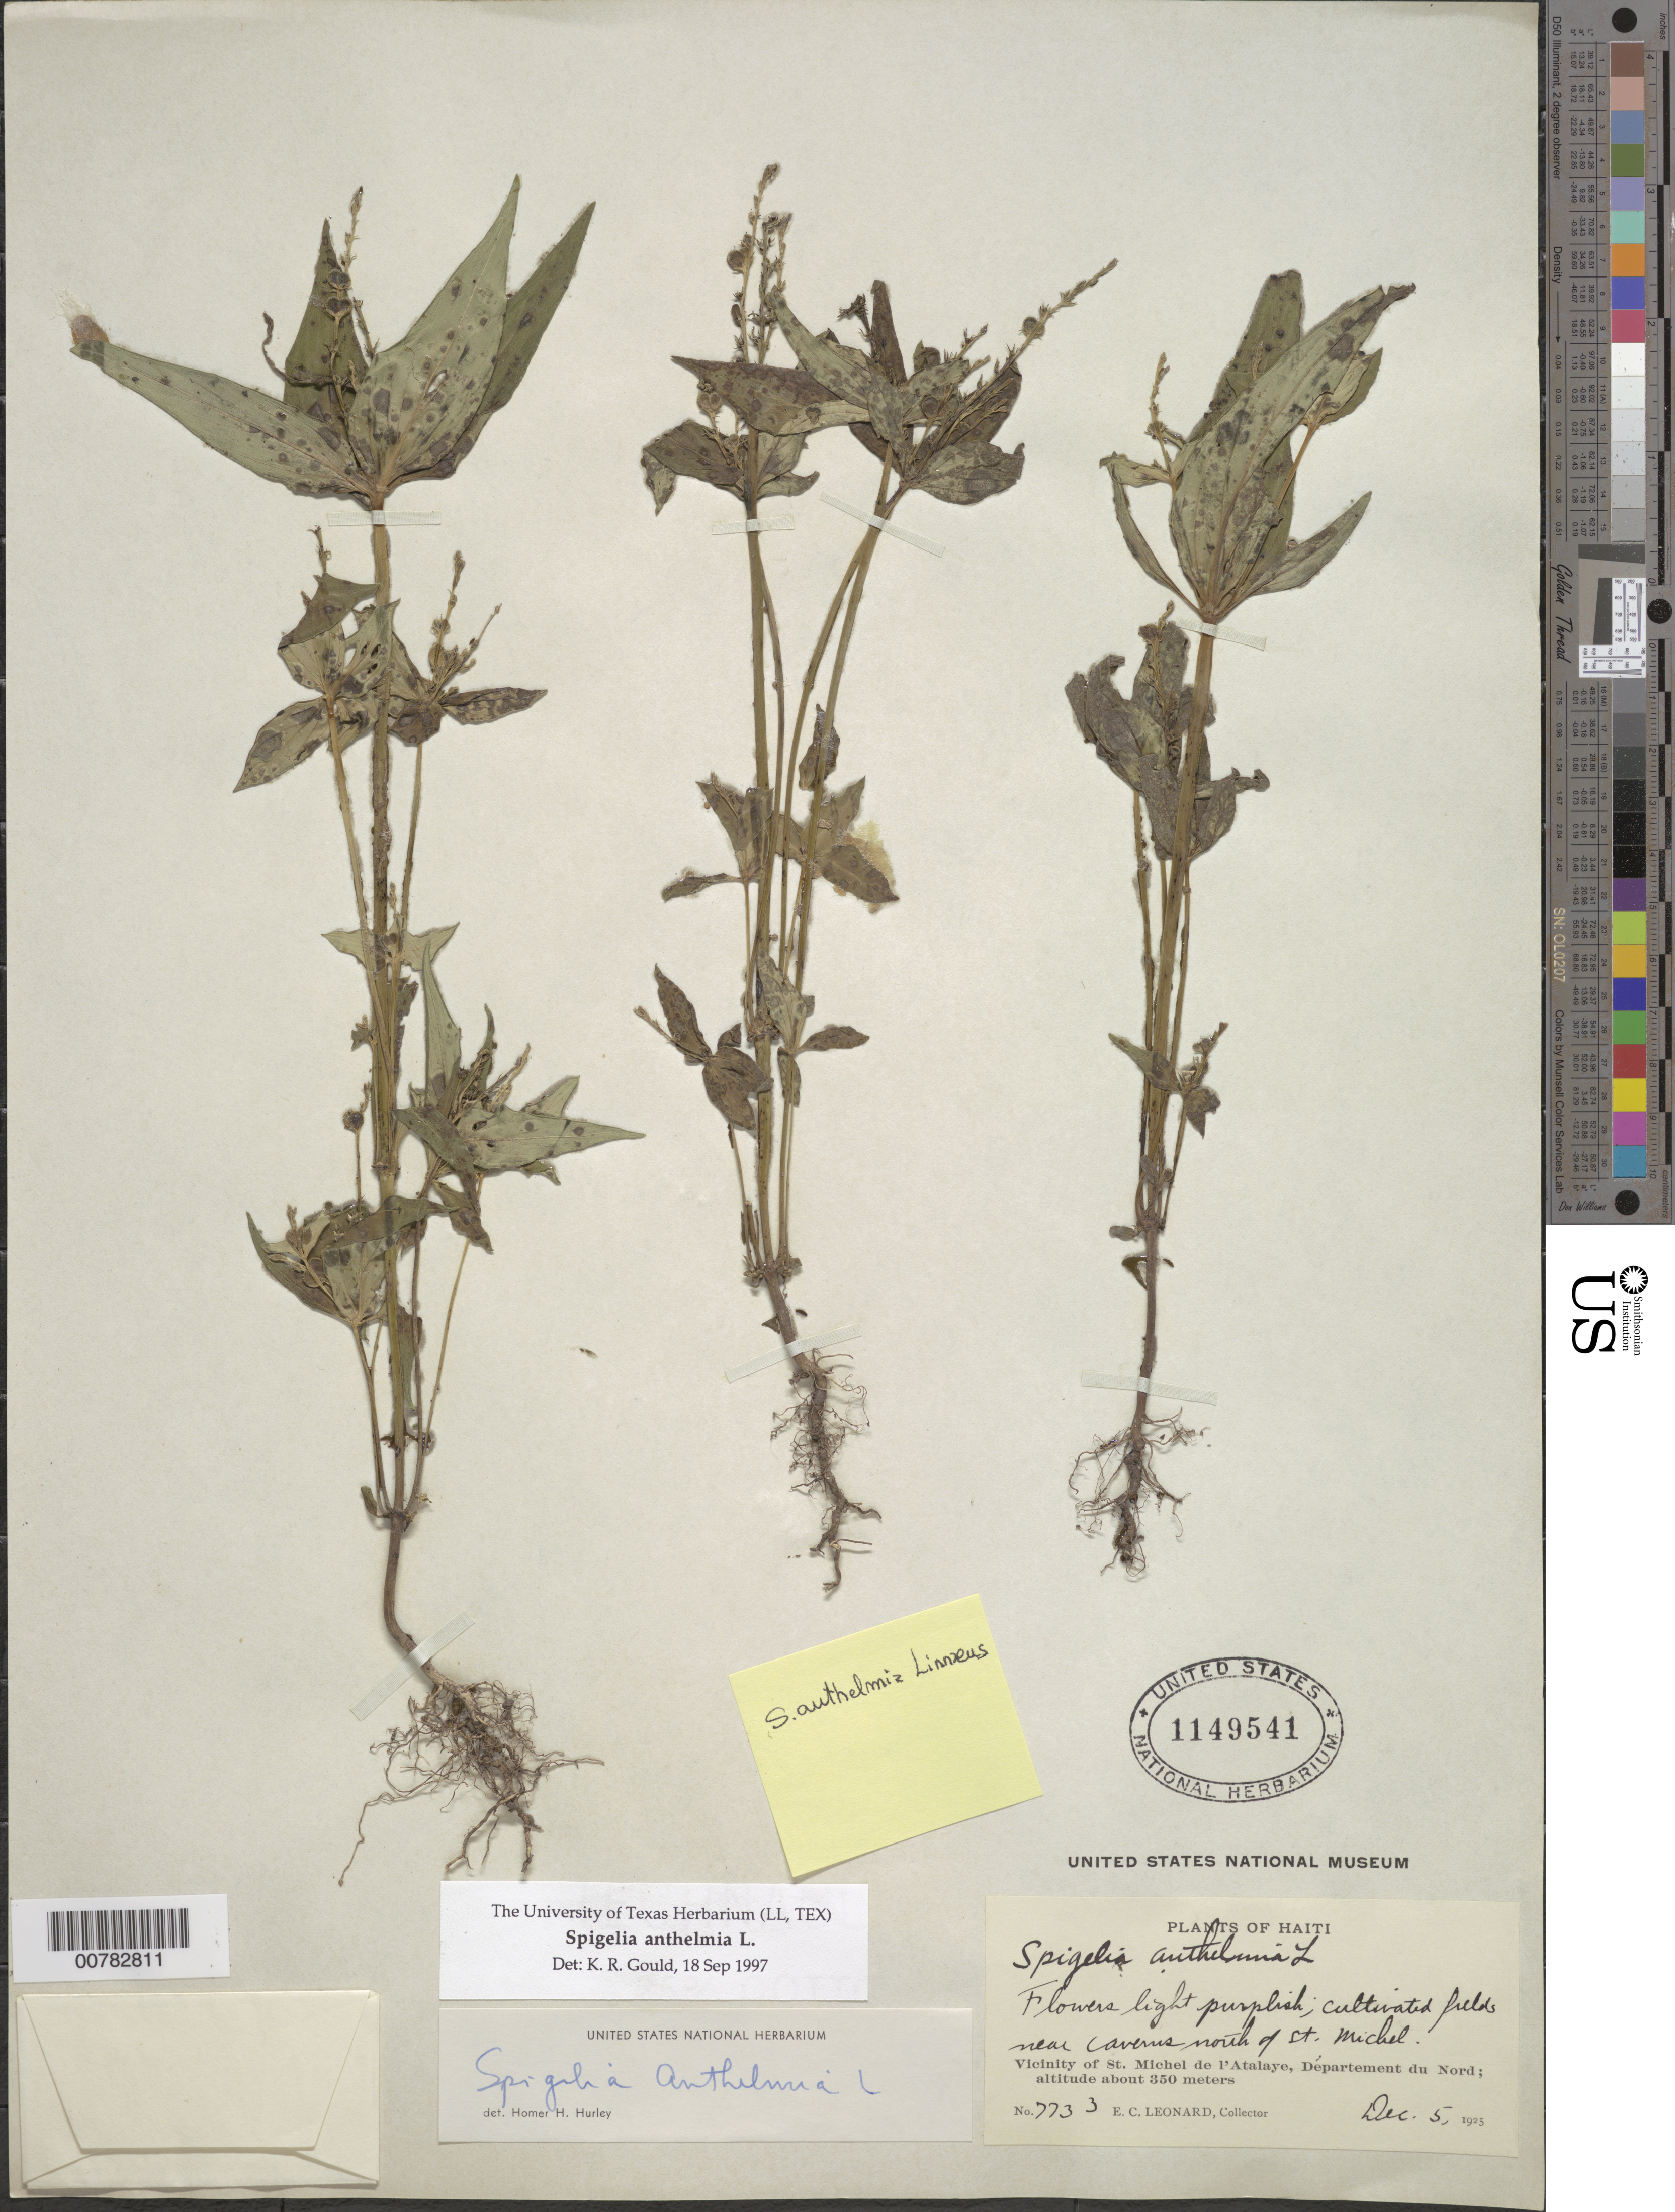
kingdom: Plantae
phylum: Tracheophyta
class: Magnoliopsida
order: Gentianales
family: Loganiaceae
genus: Spigelia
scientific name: Spigelia anthelmia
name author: L.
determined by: Gould, K. R.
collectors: E. C. Leonard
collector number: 7733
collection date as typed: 05 Dec 1925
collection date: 1925-12-05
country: Haiti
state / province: Nord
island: Hispaniola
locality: Vicinity of St. Michel de l'Atalaye, near caverns north of St. Michel.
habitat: Cultivated fields.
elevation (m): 350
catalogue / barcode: US 1149541